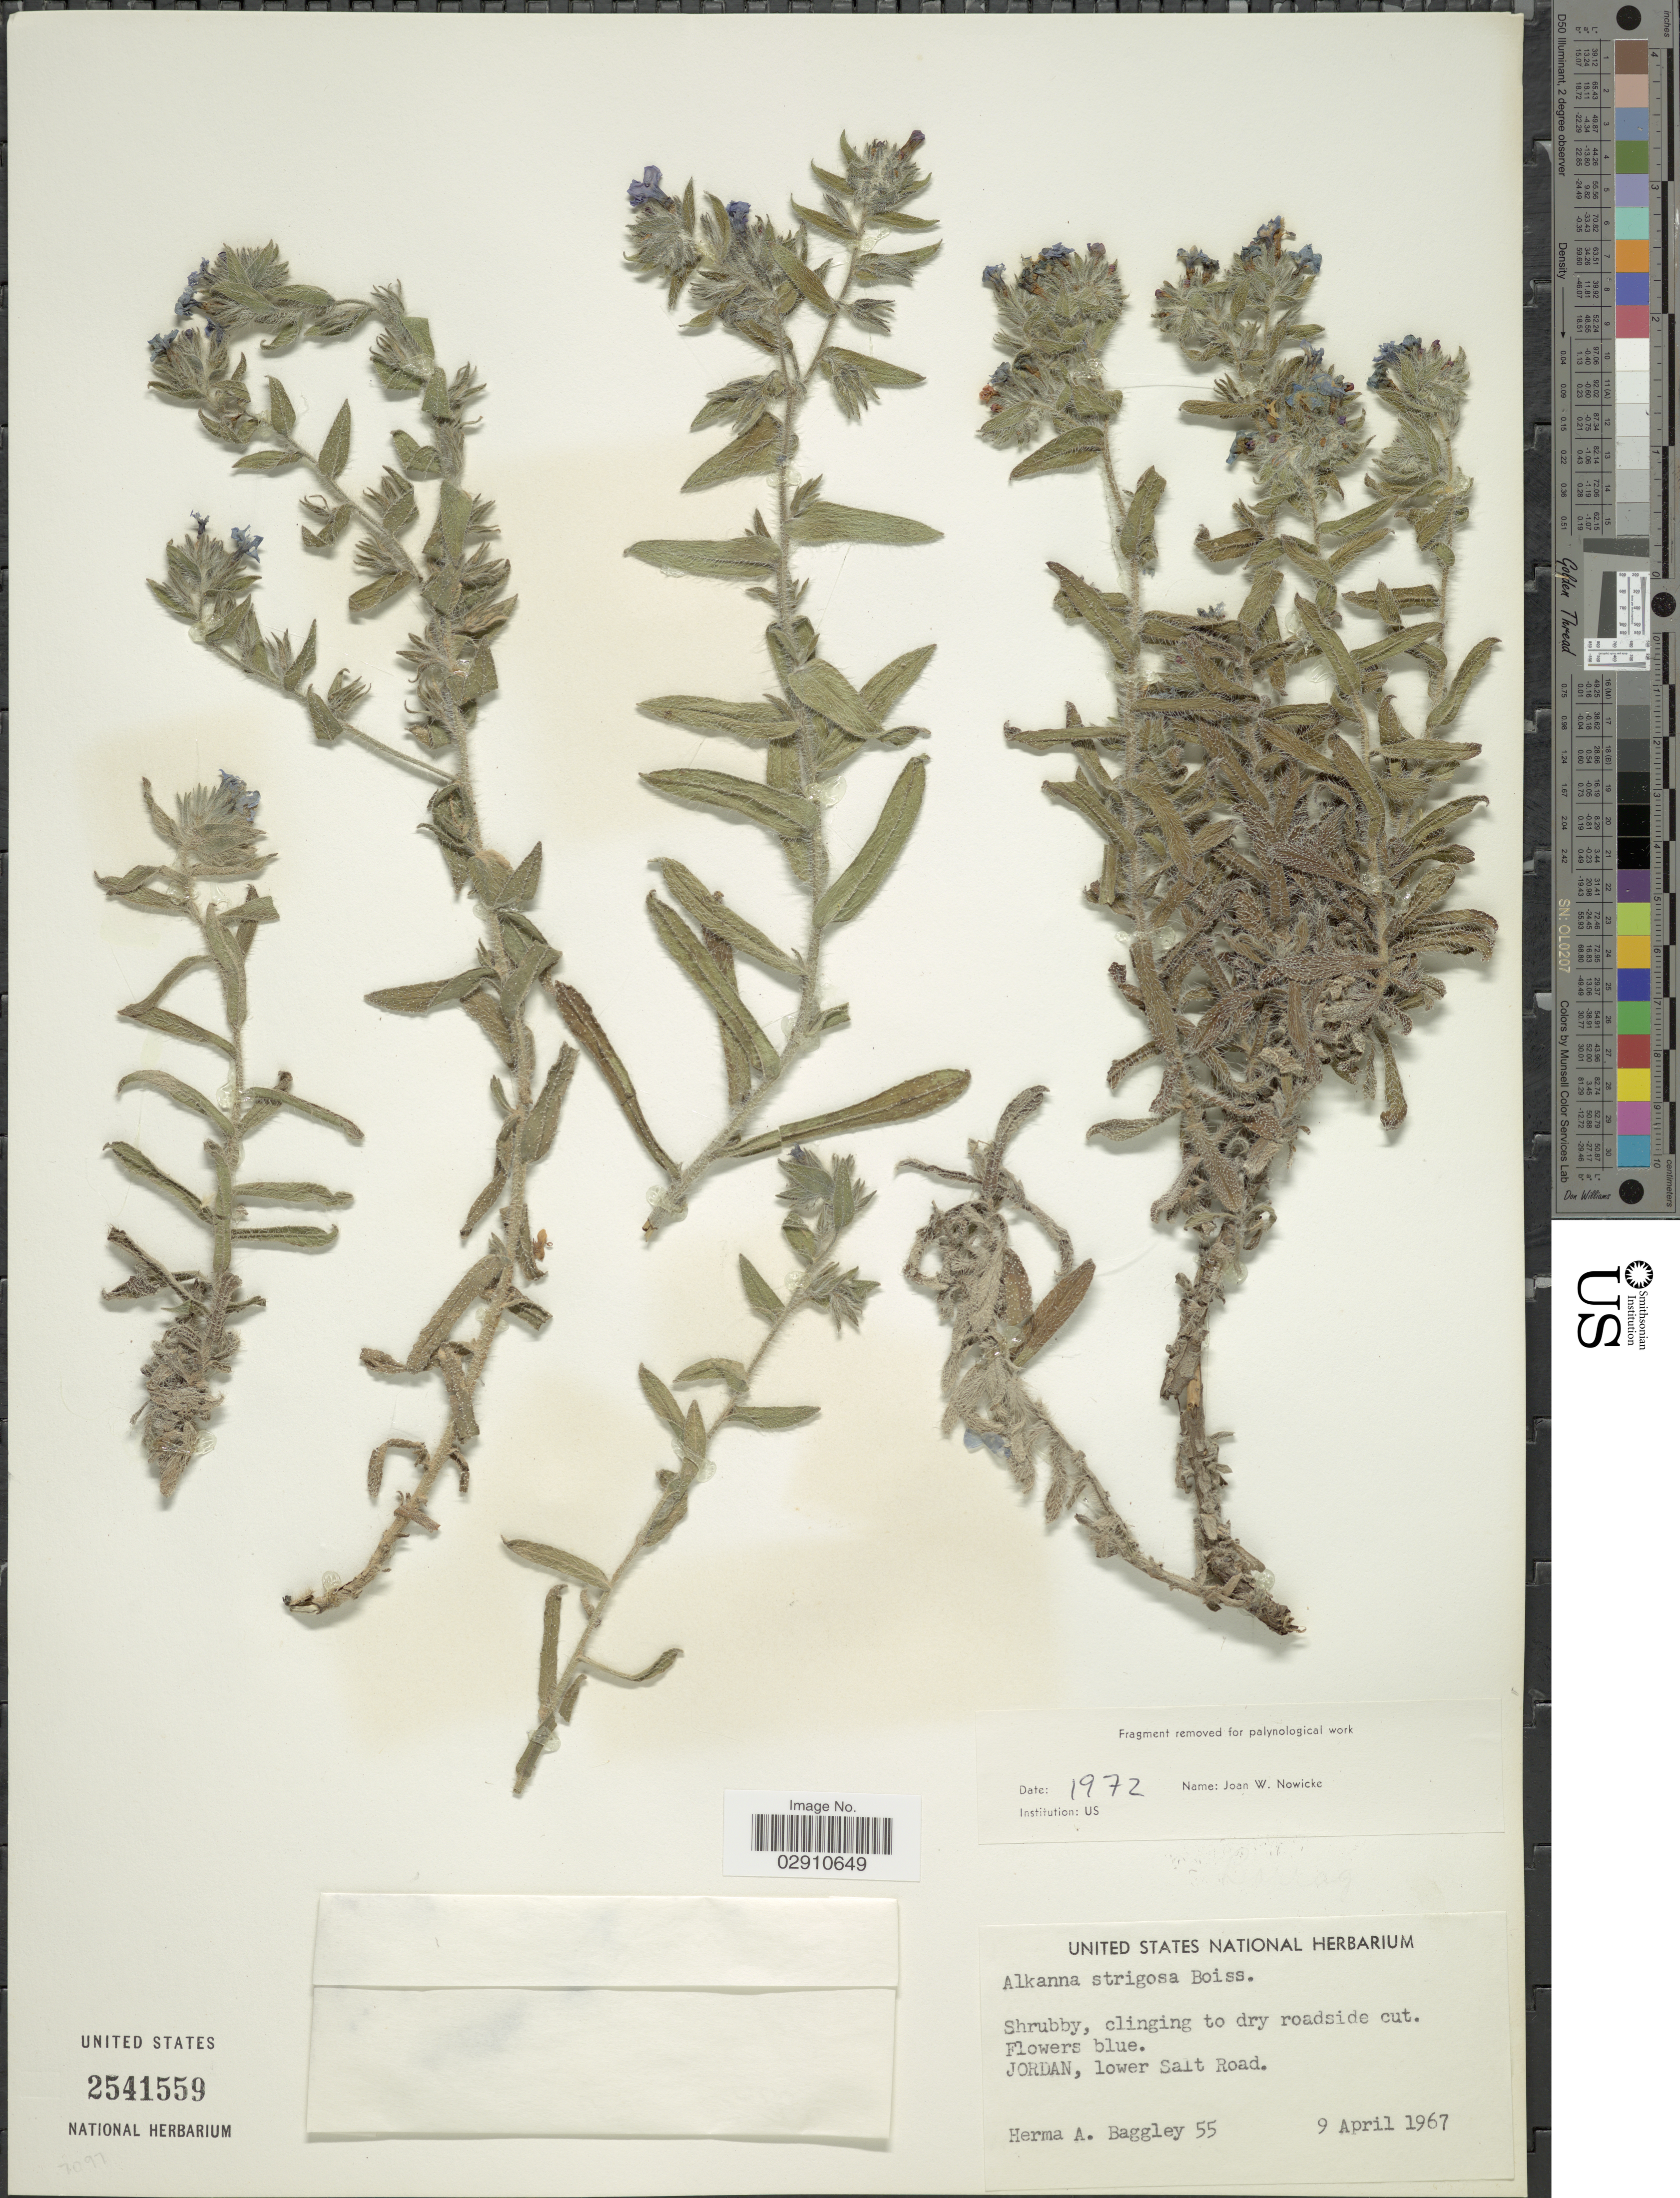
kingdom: Plantae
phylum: Tracheophyta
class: Magnoliopsida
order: Boraginales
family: Boraginaceae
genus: Alkanna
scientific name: Alkanna strigosa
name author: Boiss. & Hohen.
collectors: H. Baggley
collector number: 55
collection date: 1967-04-09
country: Jordan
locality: Lower Salt Road.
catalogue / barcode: US 2541559